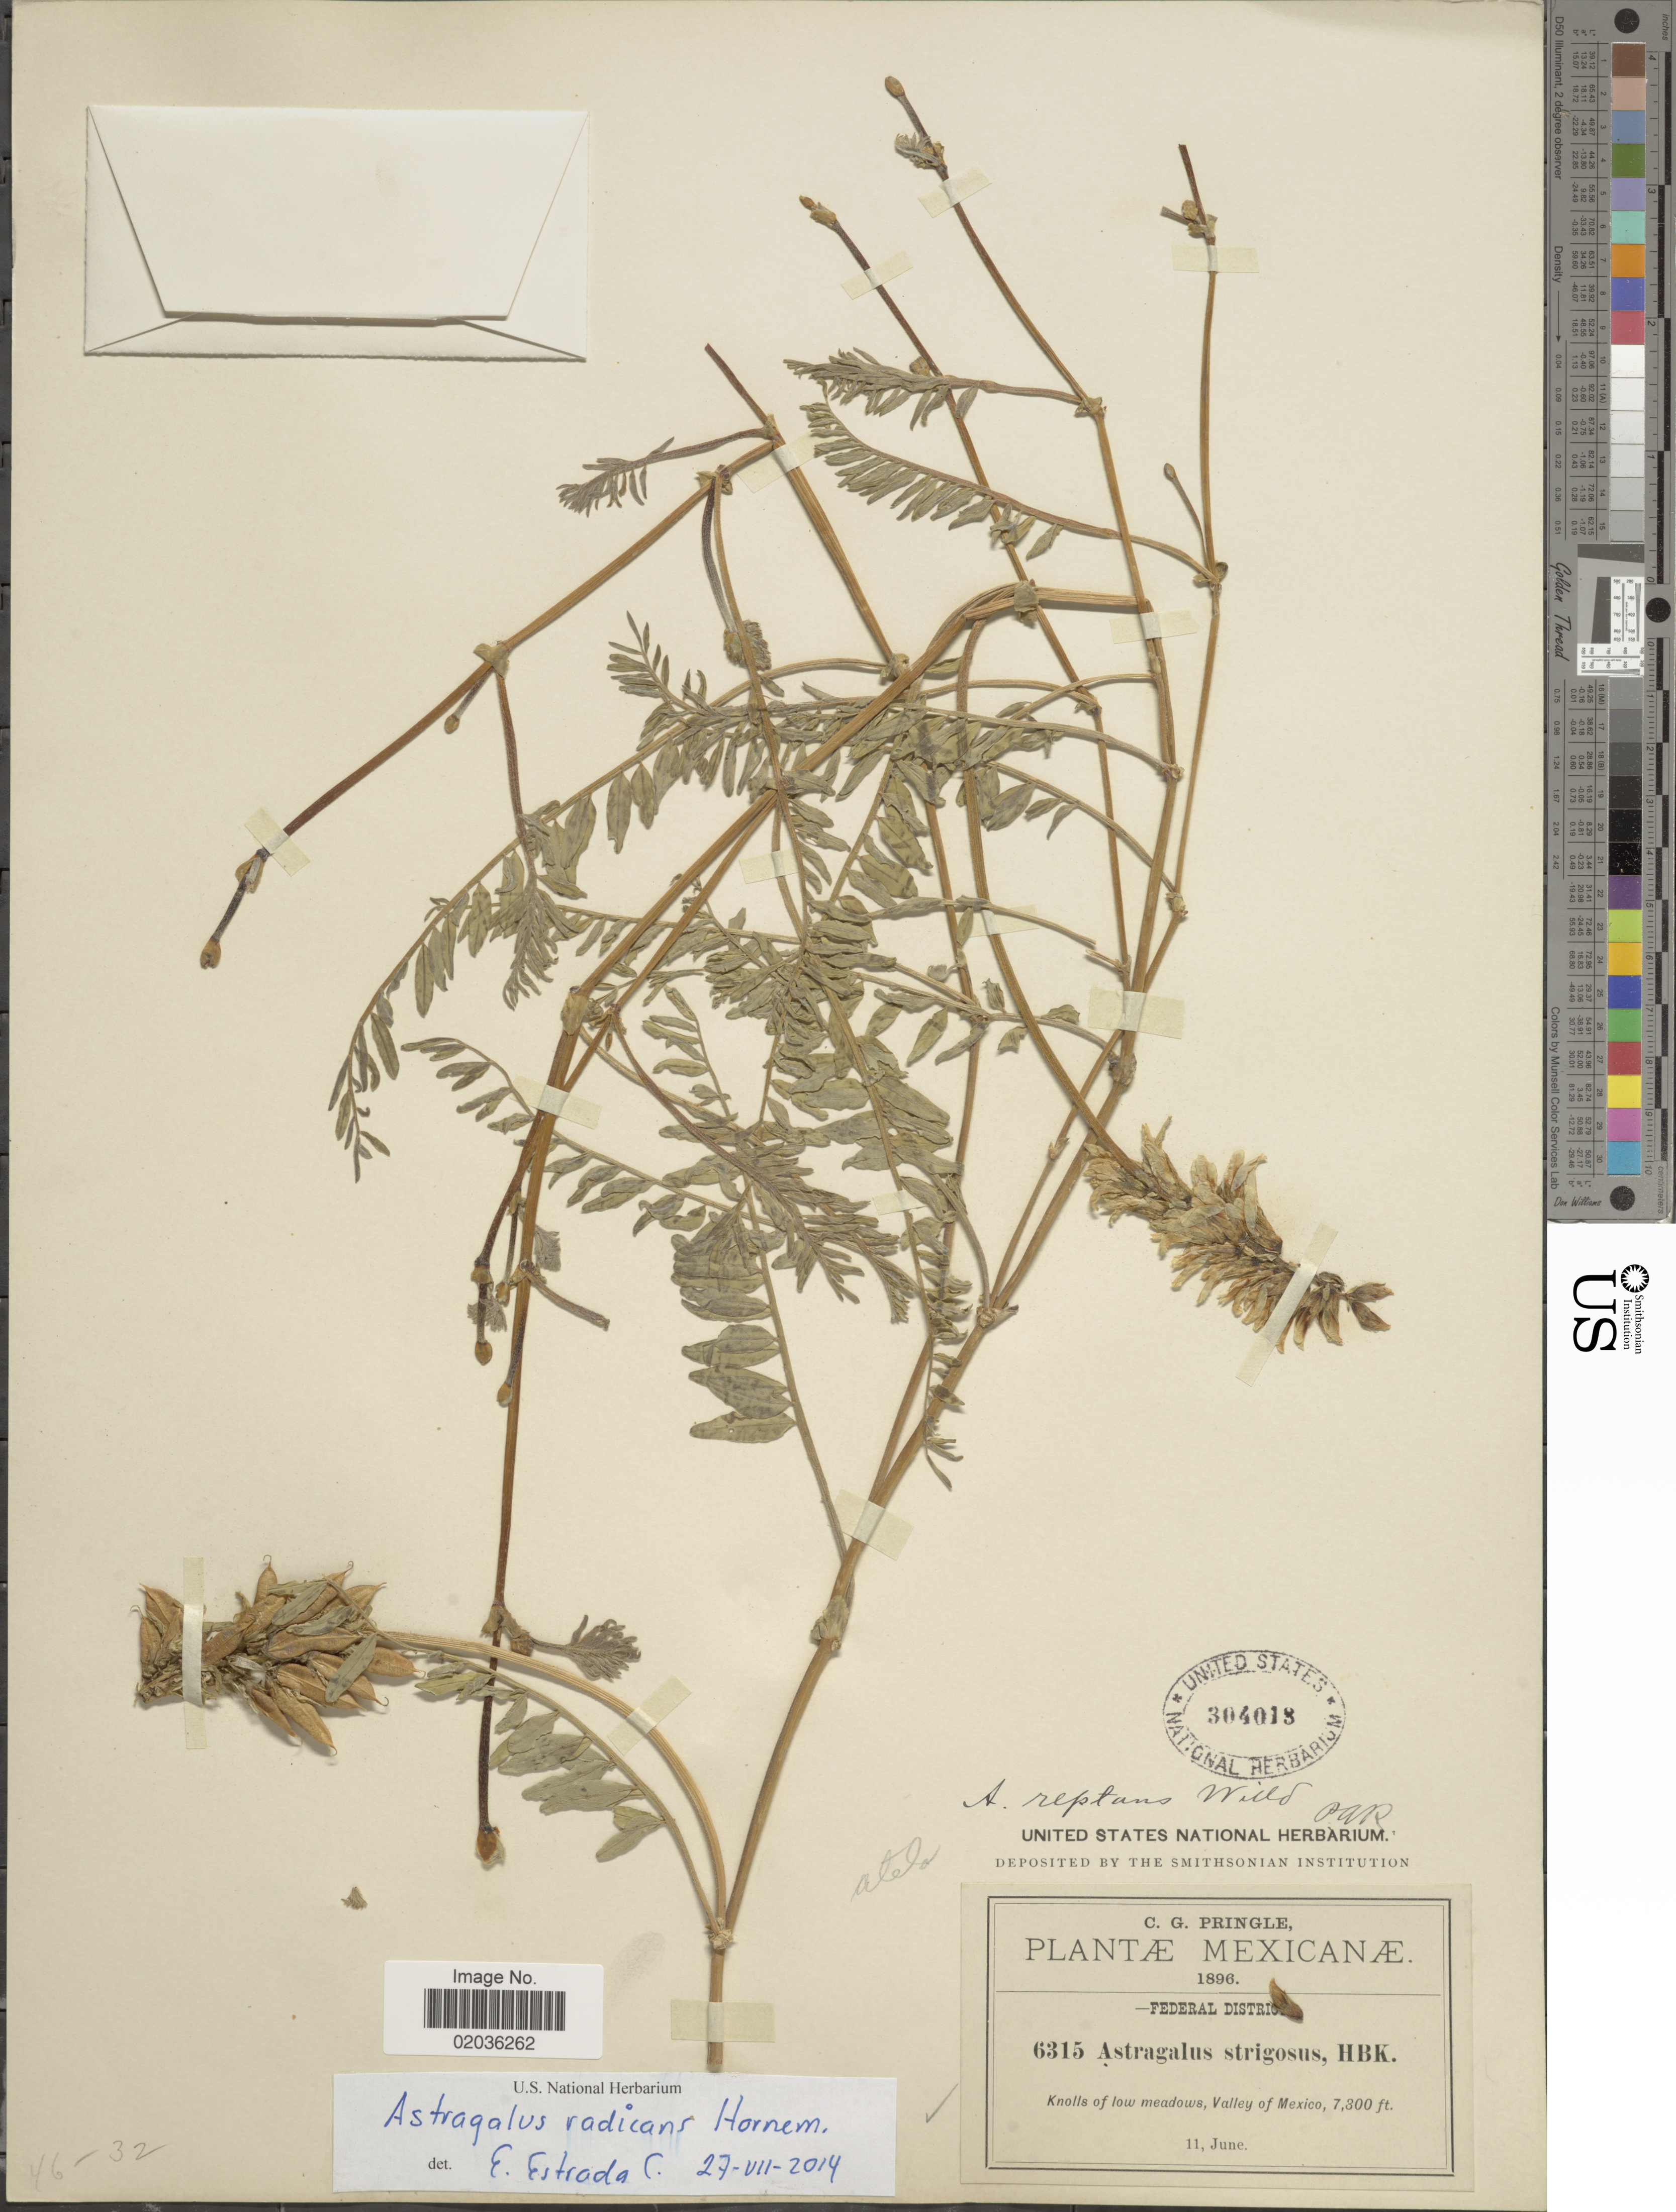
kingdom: Plantae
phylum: Tracheophyta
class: Magnoliopsida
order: Fabales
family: Fabaceae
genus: Astragalus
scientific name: Astragalus radicans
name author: Hornem.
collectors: C. G. Pringle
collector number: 6315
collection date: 1896-06-11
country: Mexico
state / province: Distrito Federal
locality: Federal District, Knolls of low meadows, Valley of Mexico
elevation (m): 2225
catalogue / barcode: US 304013